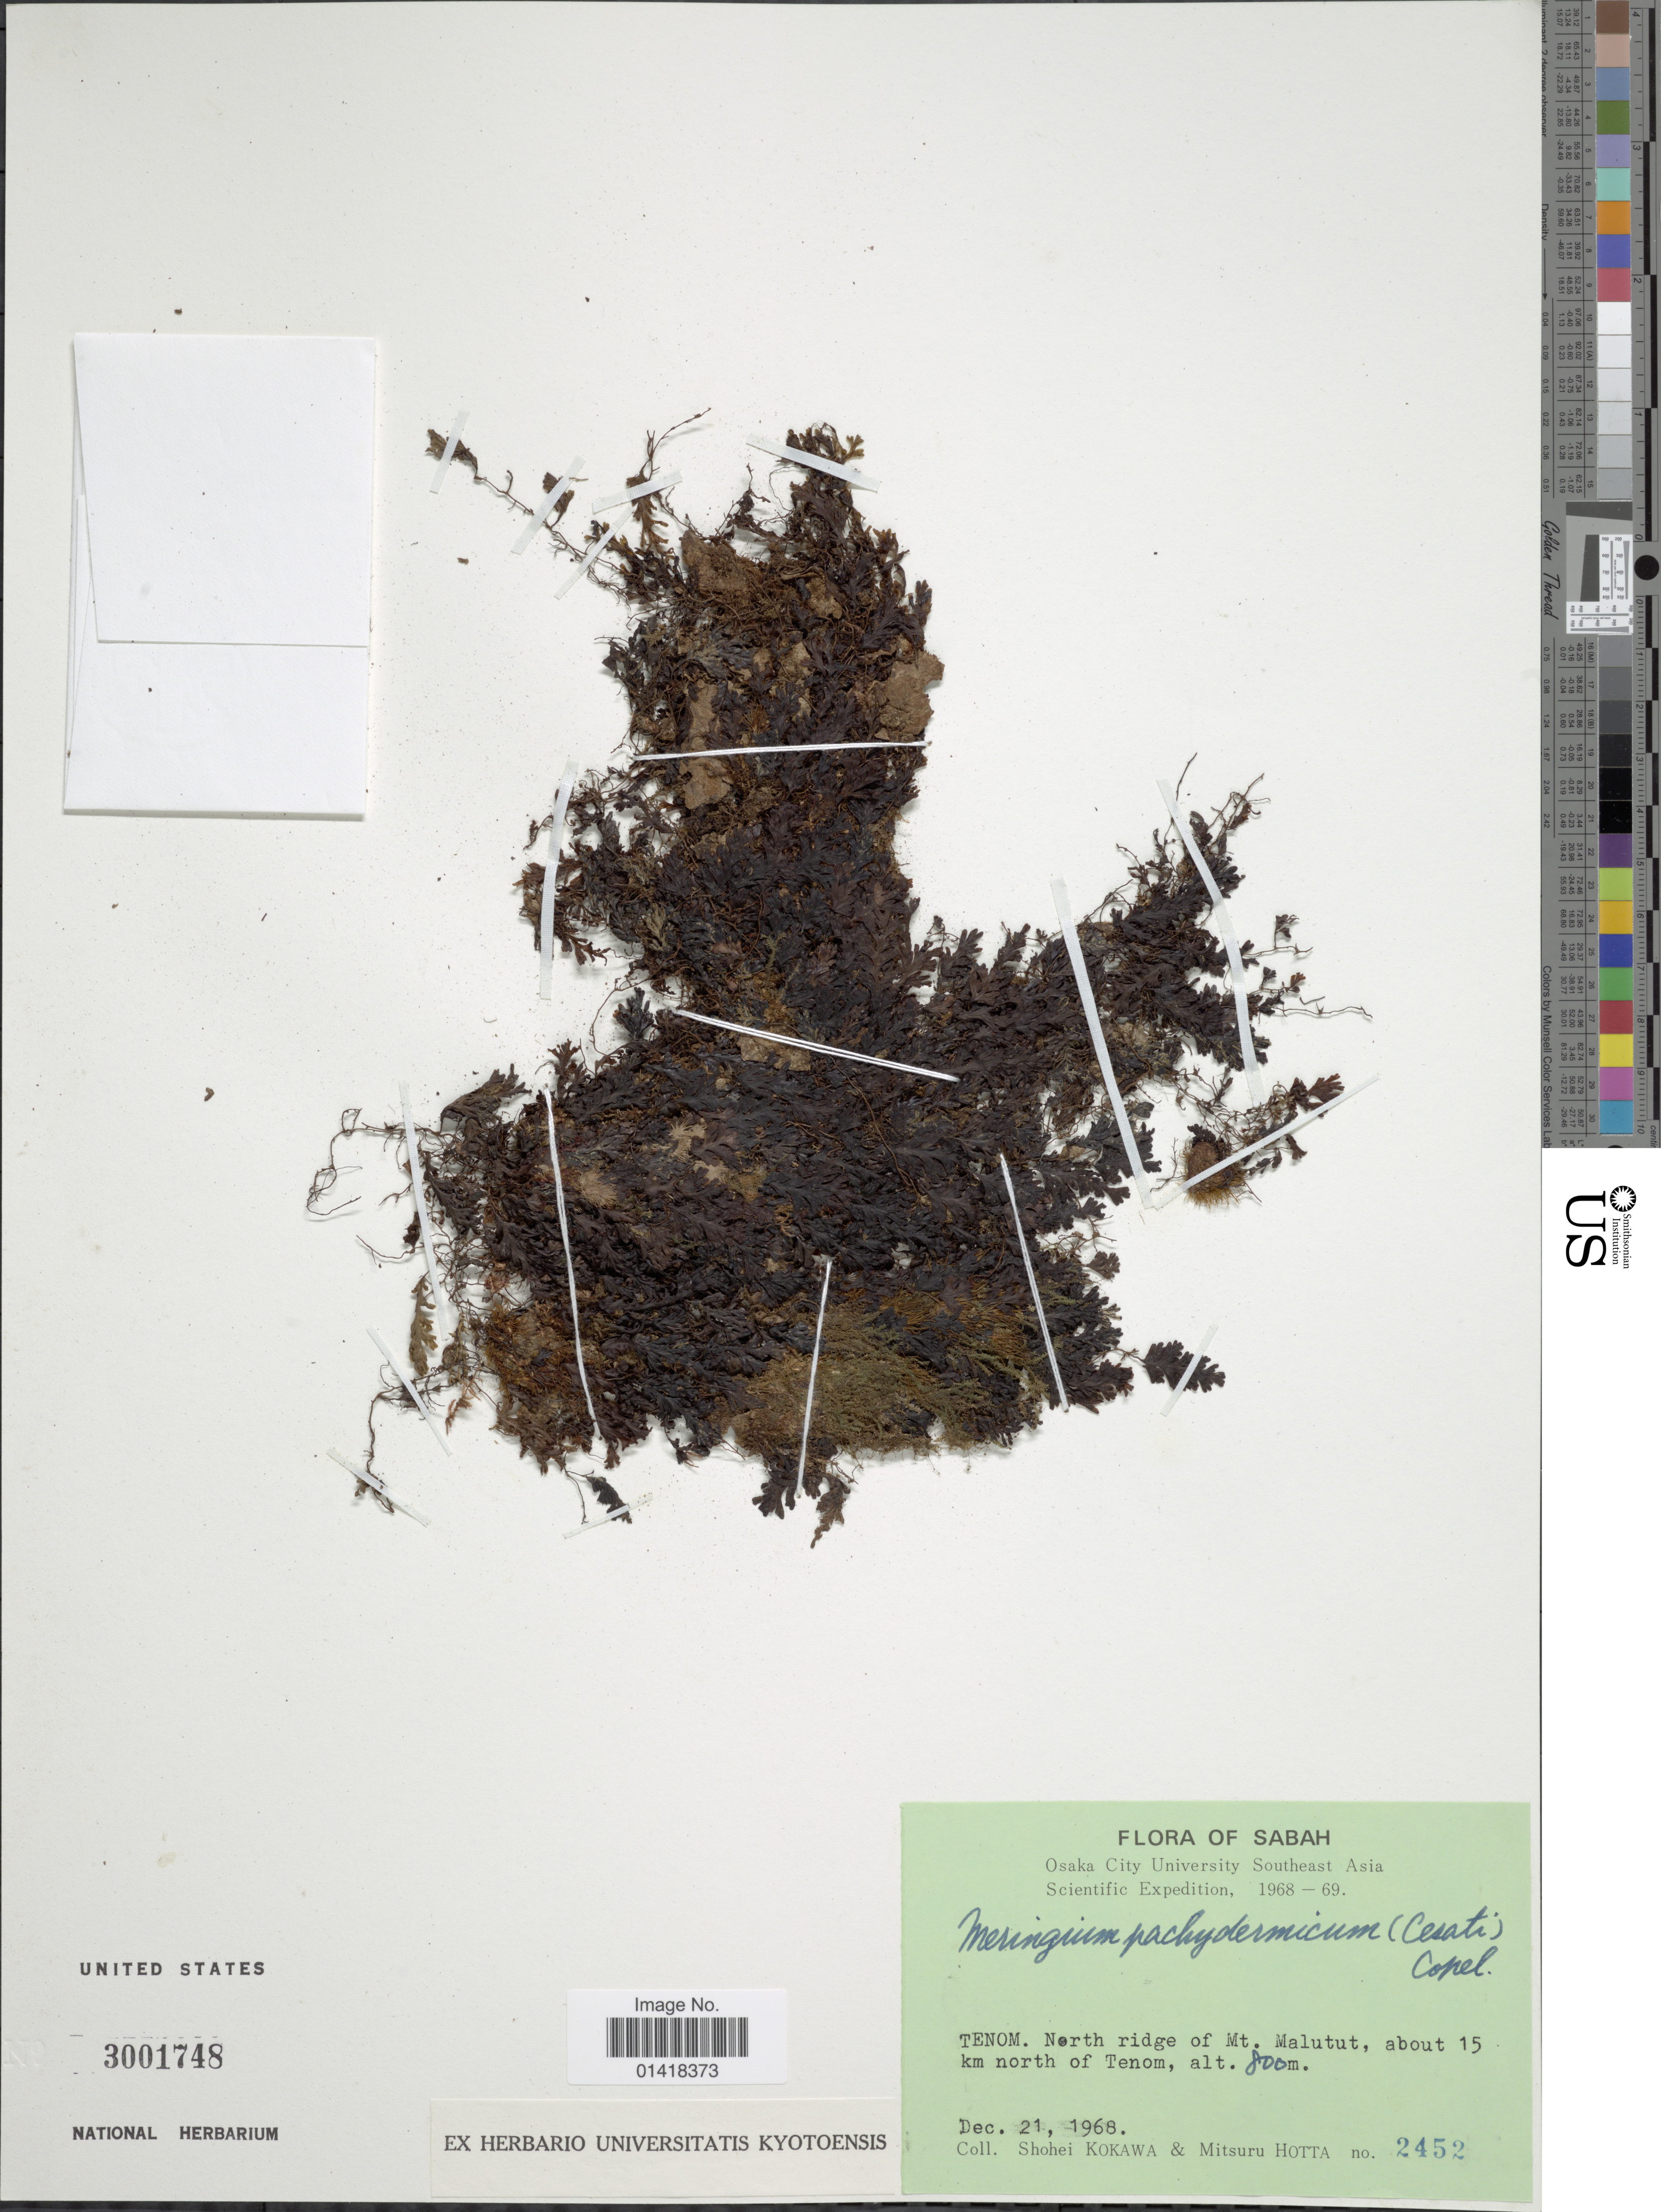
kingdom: Plantae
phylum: Tracheophyta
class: Polypodiopsida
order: Hymenophyllales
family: Hymenophyllaceae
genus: Hymenophyllum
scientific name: Hymenophyllum pachydermicum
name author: Ces.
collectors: S. Kokawa & M. Hotta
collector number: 2452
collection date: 1968-12-21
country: Malaysia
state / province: Sabah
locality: Tenom. North ridge of Mt. Malutut, about 15 km north of Tenom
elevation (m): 800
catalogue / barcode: US 3001748